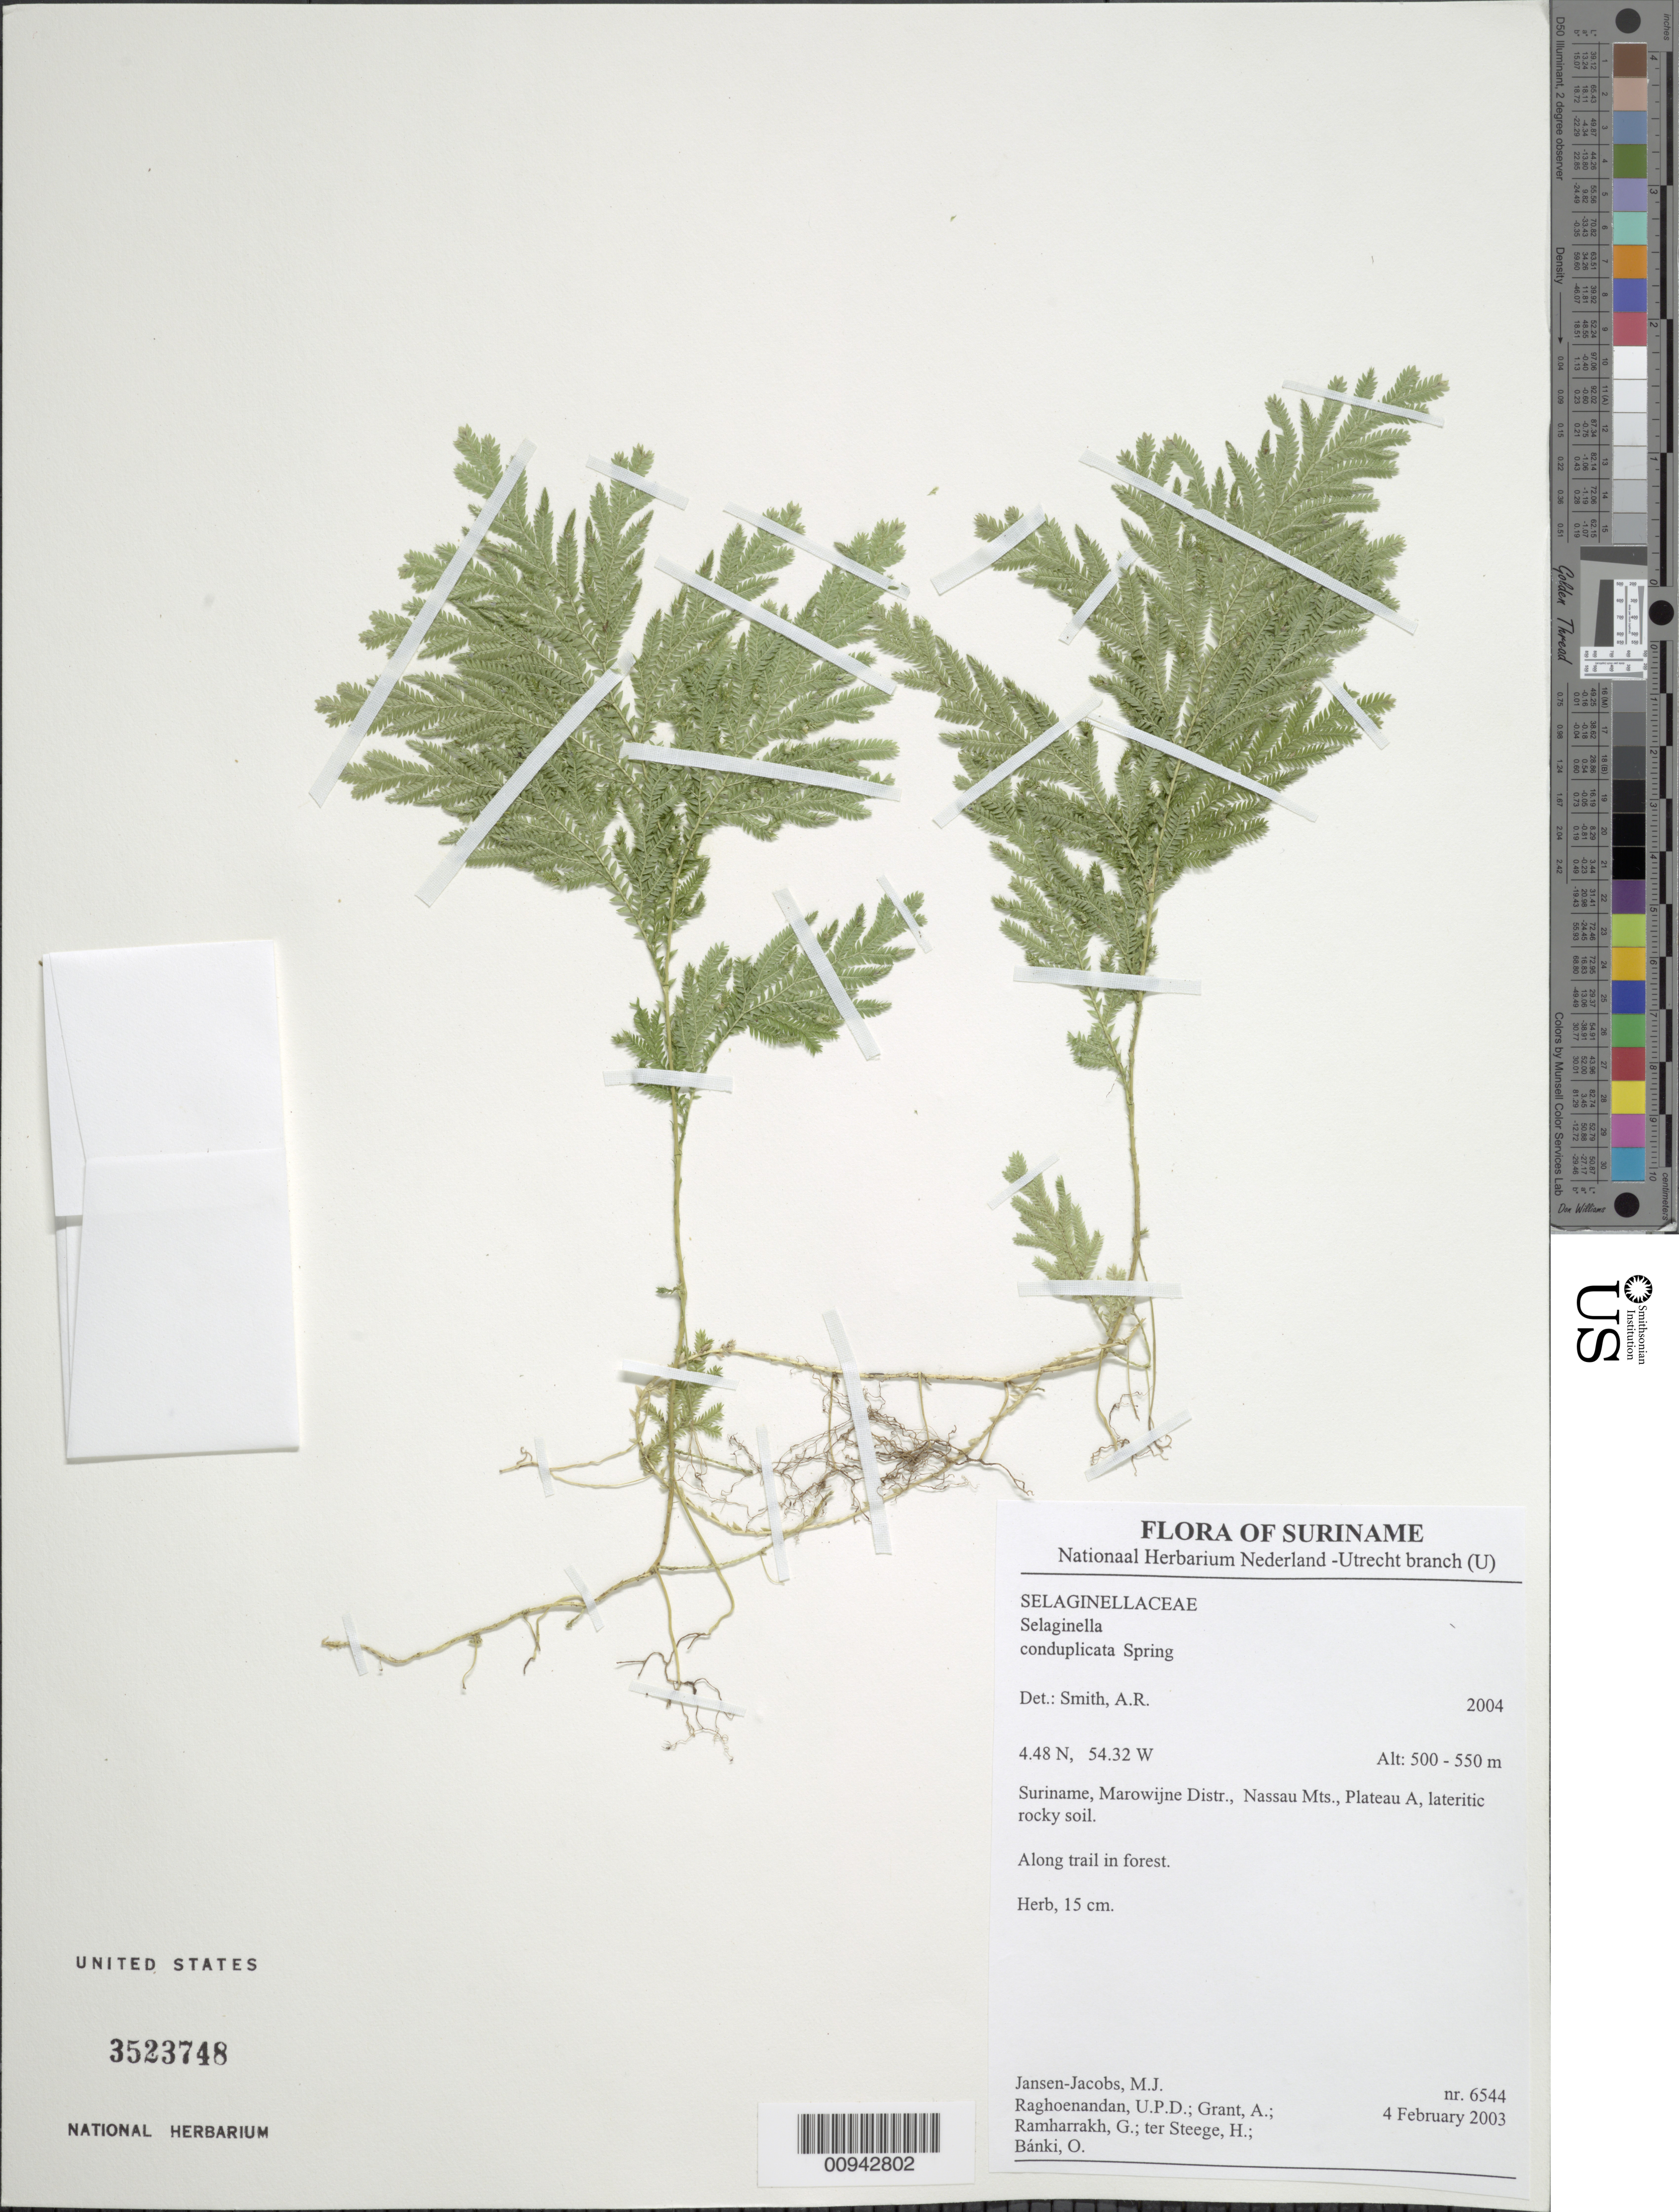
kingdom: Plantae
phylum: Tracheophyta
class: Lycopodiopsida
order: Selaginellales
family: Selaginellaceae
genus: Selaginella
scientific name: Selaginella conduplicata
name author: Spring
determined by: Smith, Alan R., (UC)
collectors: M. J. Jansen-Jacobs, U. Raghoenandan, A. Grant, G. Ramharrakh, H. ter Steege & O. Bánki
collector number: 6544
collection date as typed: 4-Feb-03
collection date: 2003-02-04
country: Suriname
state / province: Marowijne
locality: Nassau Mts., Plateau A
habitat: Lateritic rocky soil. Along trail in forest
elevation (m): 500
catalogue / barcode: US 3523748